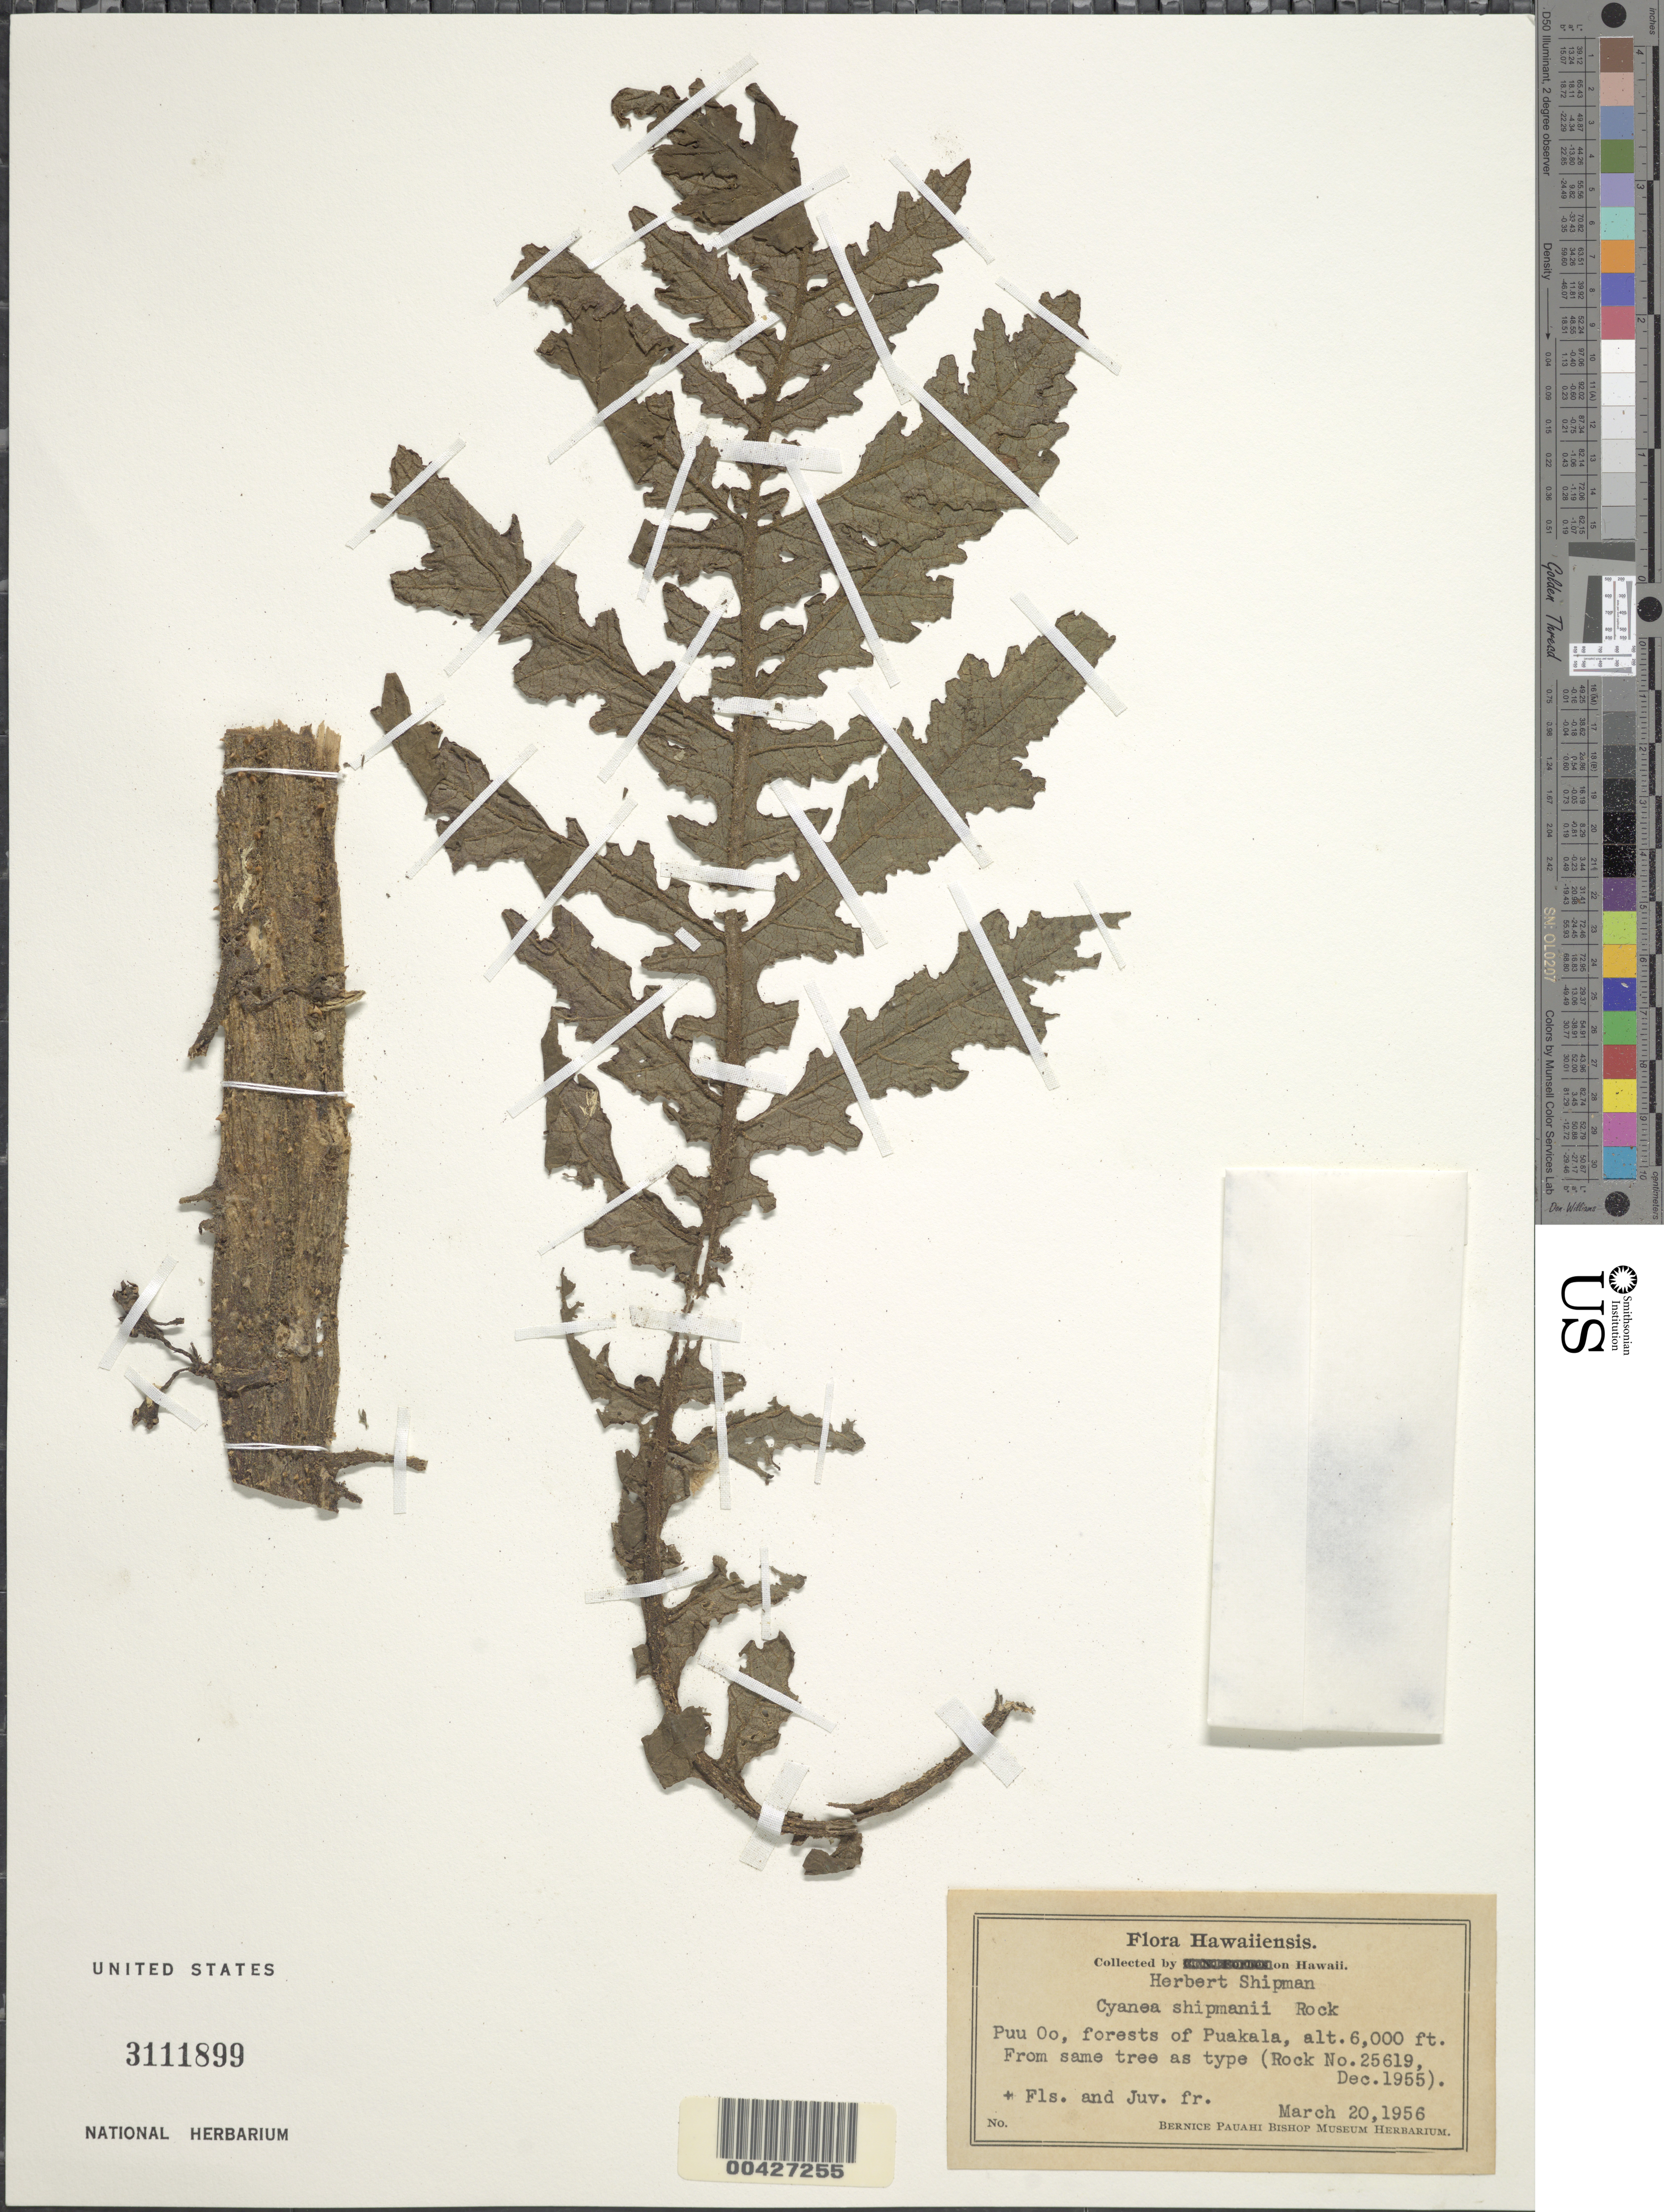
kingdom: Plantae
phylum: Tracheophyta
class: Magnoliopsida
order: Asterales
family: Campanulaceae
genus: Cyanea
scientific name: Cyanea shipmanii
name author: Rock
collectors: H. Shipman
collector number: Rock # 25619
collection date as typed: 20 Mar 1956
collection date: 1956-03-20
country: United States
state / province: Hawaii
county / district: Hawaii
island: Hawaii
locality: Puu Oo, forests of Puakala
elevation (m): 1829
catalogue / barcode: US 3111899